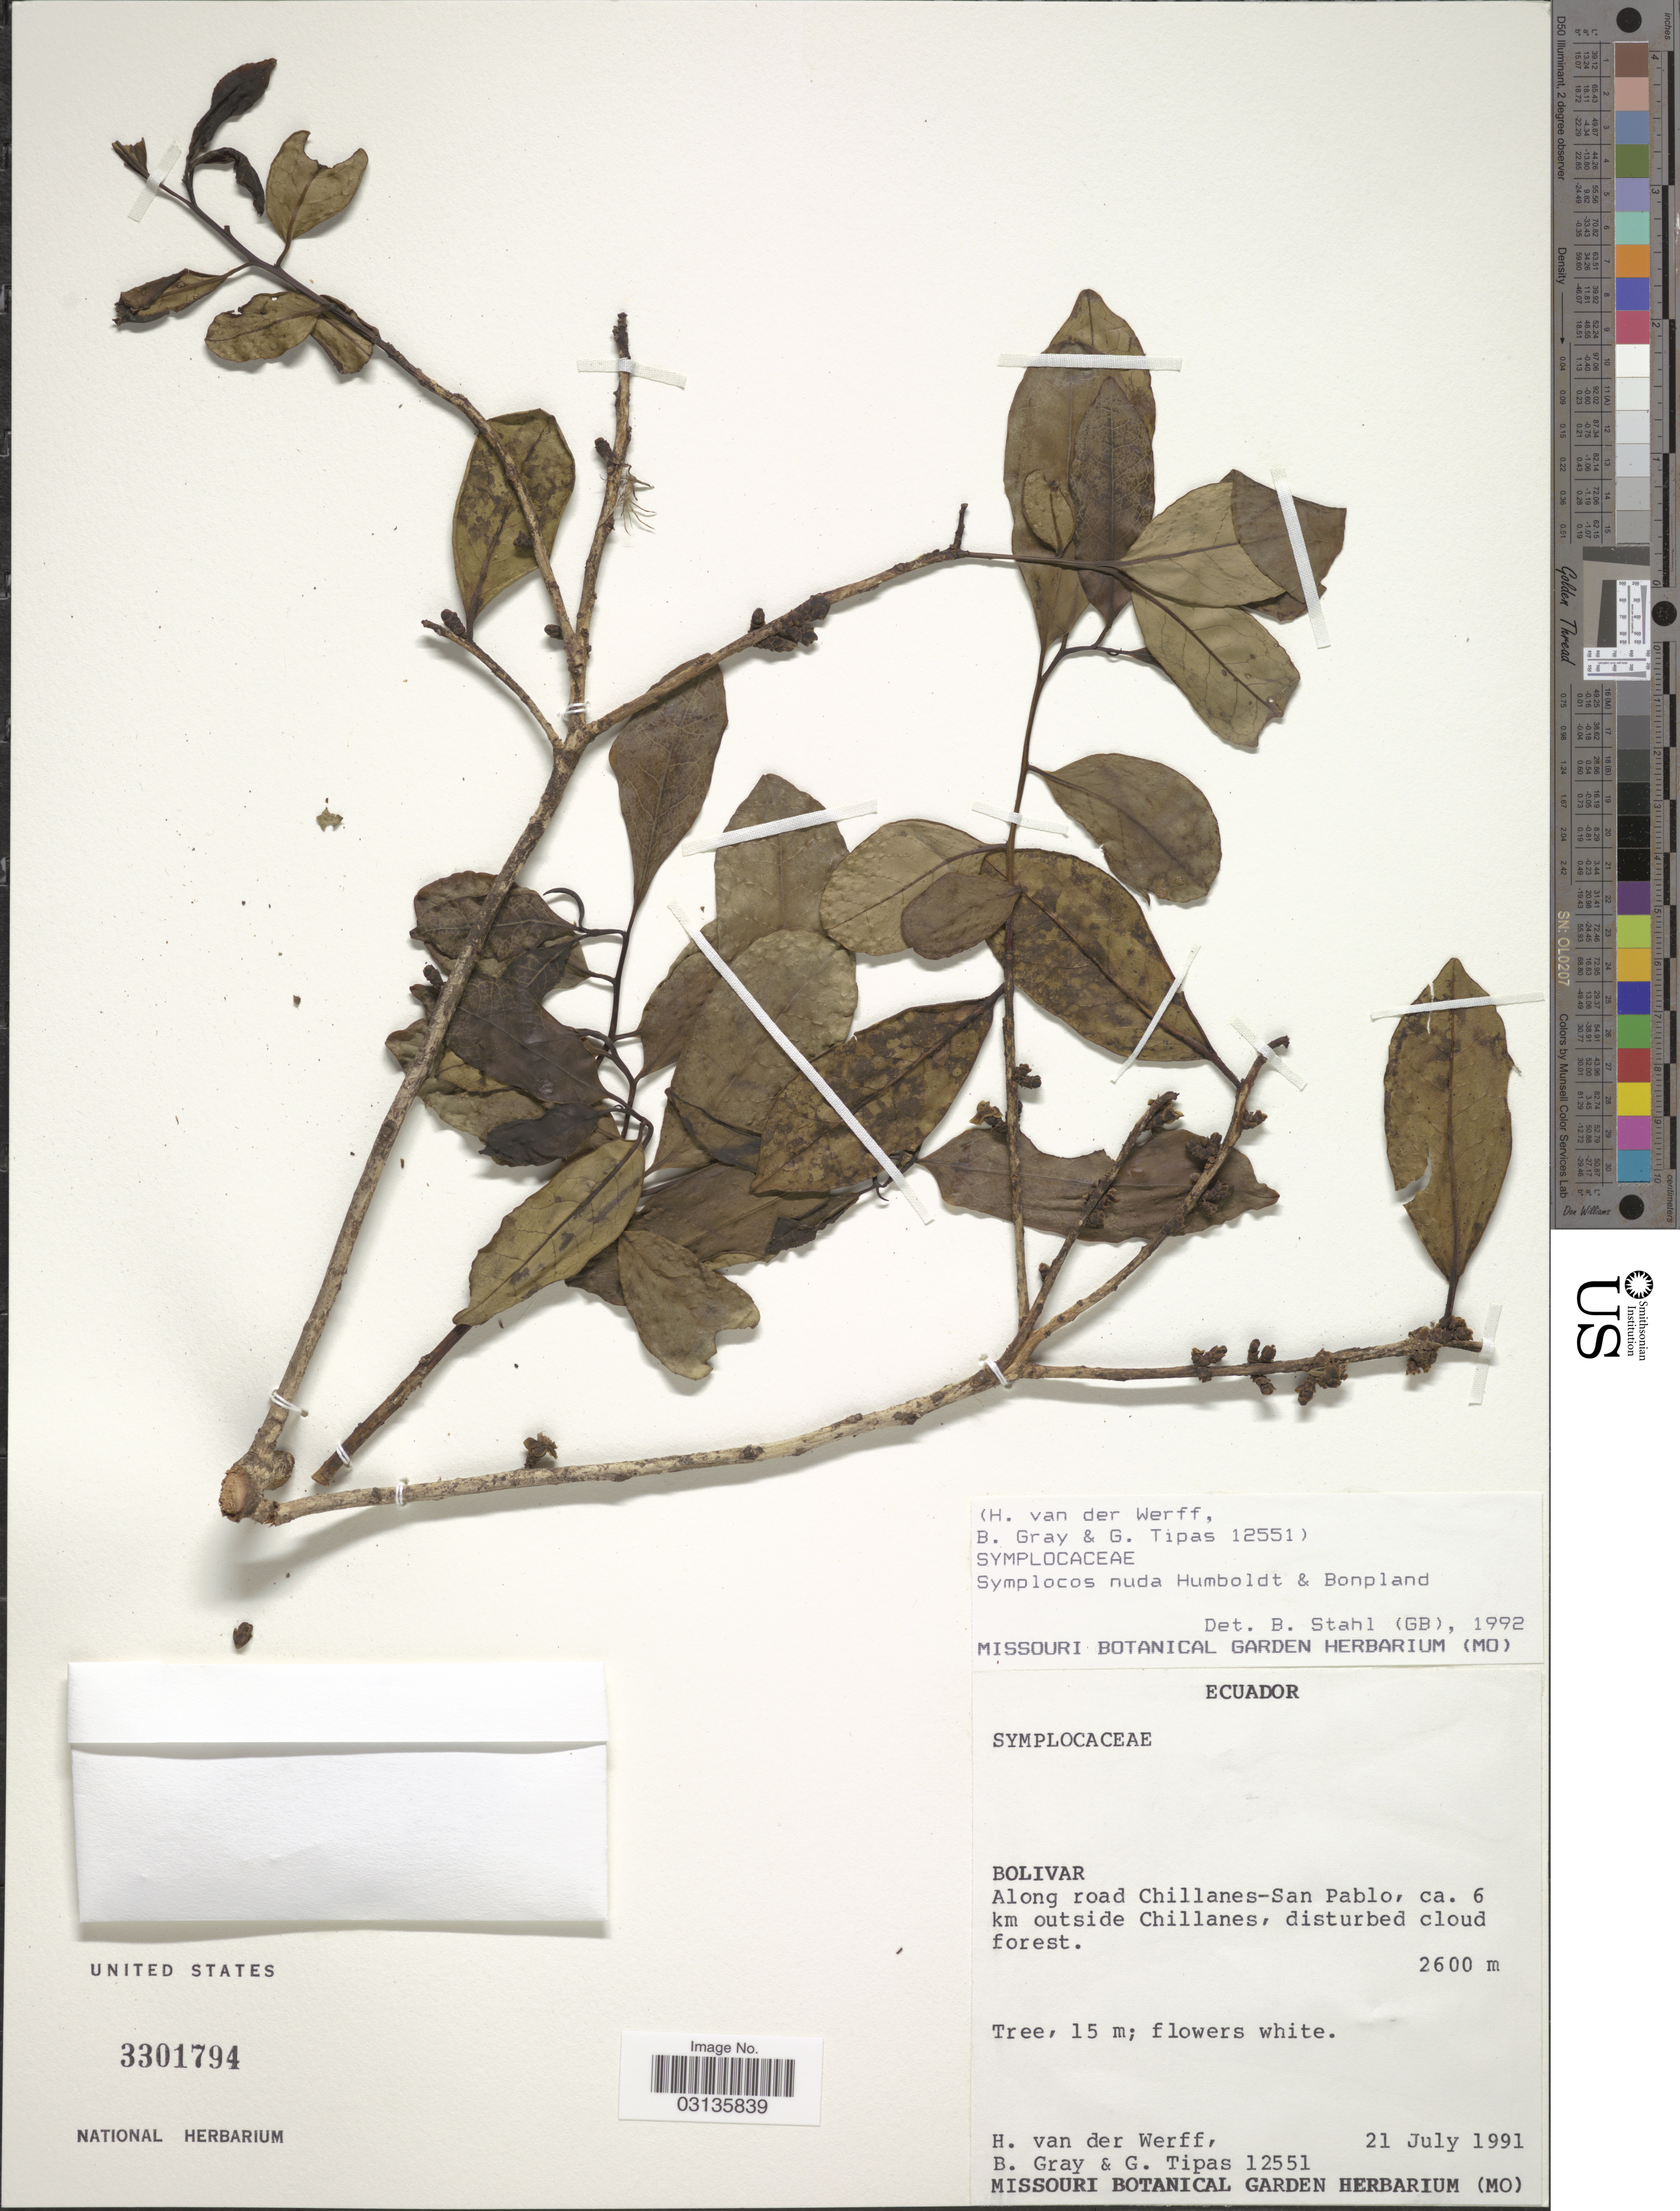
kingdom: Plantae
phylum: Tracheophyta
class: Magnoliopsida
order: Ericales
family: Symplocaceae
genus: Symplocos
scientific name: Symplocos nuda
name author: Bonpl.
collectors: H. van der Werff, B. Gray & G. Tipas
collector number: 12551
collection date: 1991-07-21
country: Ecuador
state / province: Bolívar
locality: Bolivar. Along road Chillanes-San Pablo, ca. 6 km outside Chillanes.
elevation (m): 2600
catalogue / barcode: US 3301794